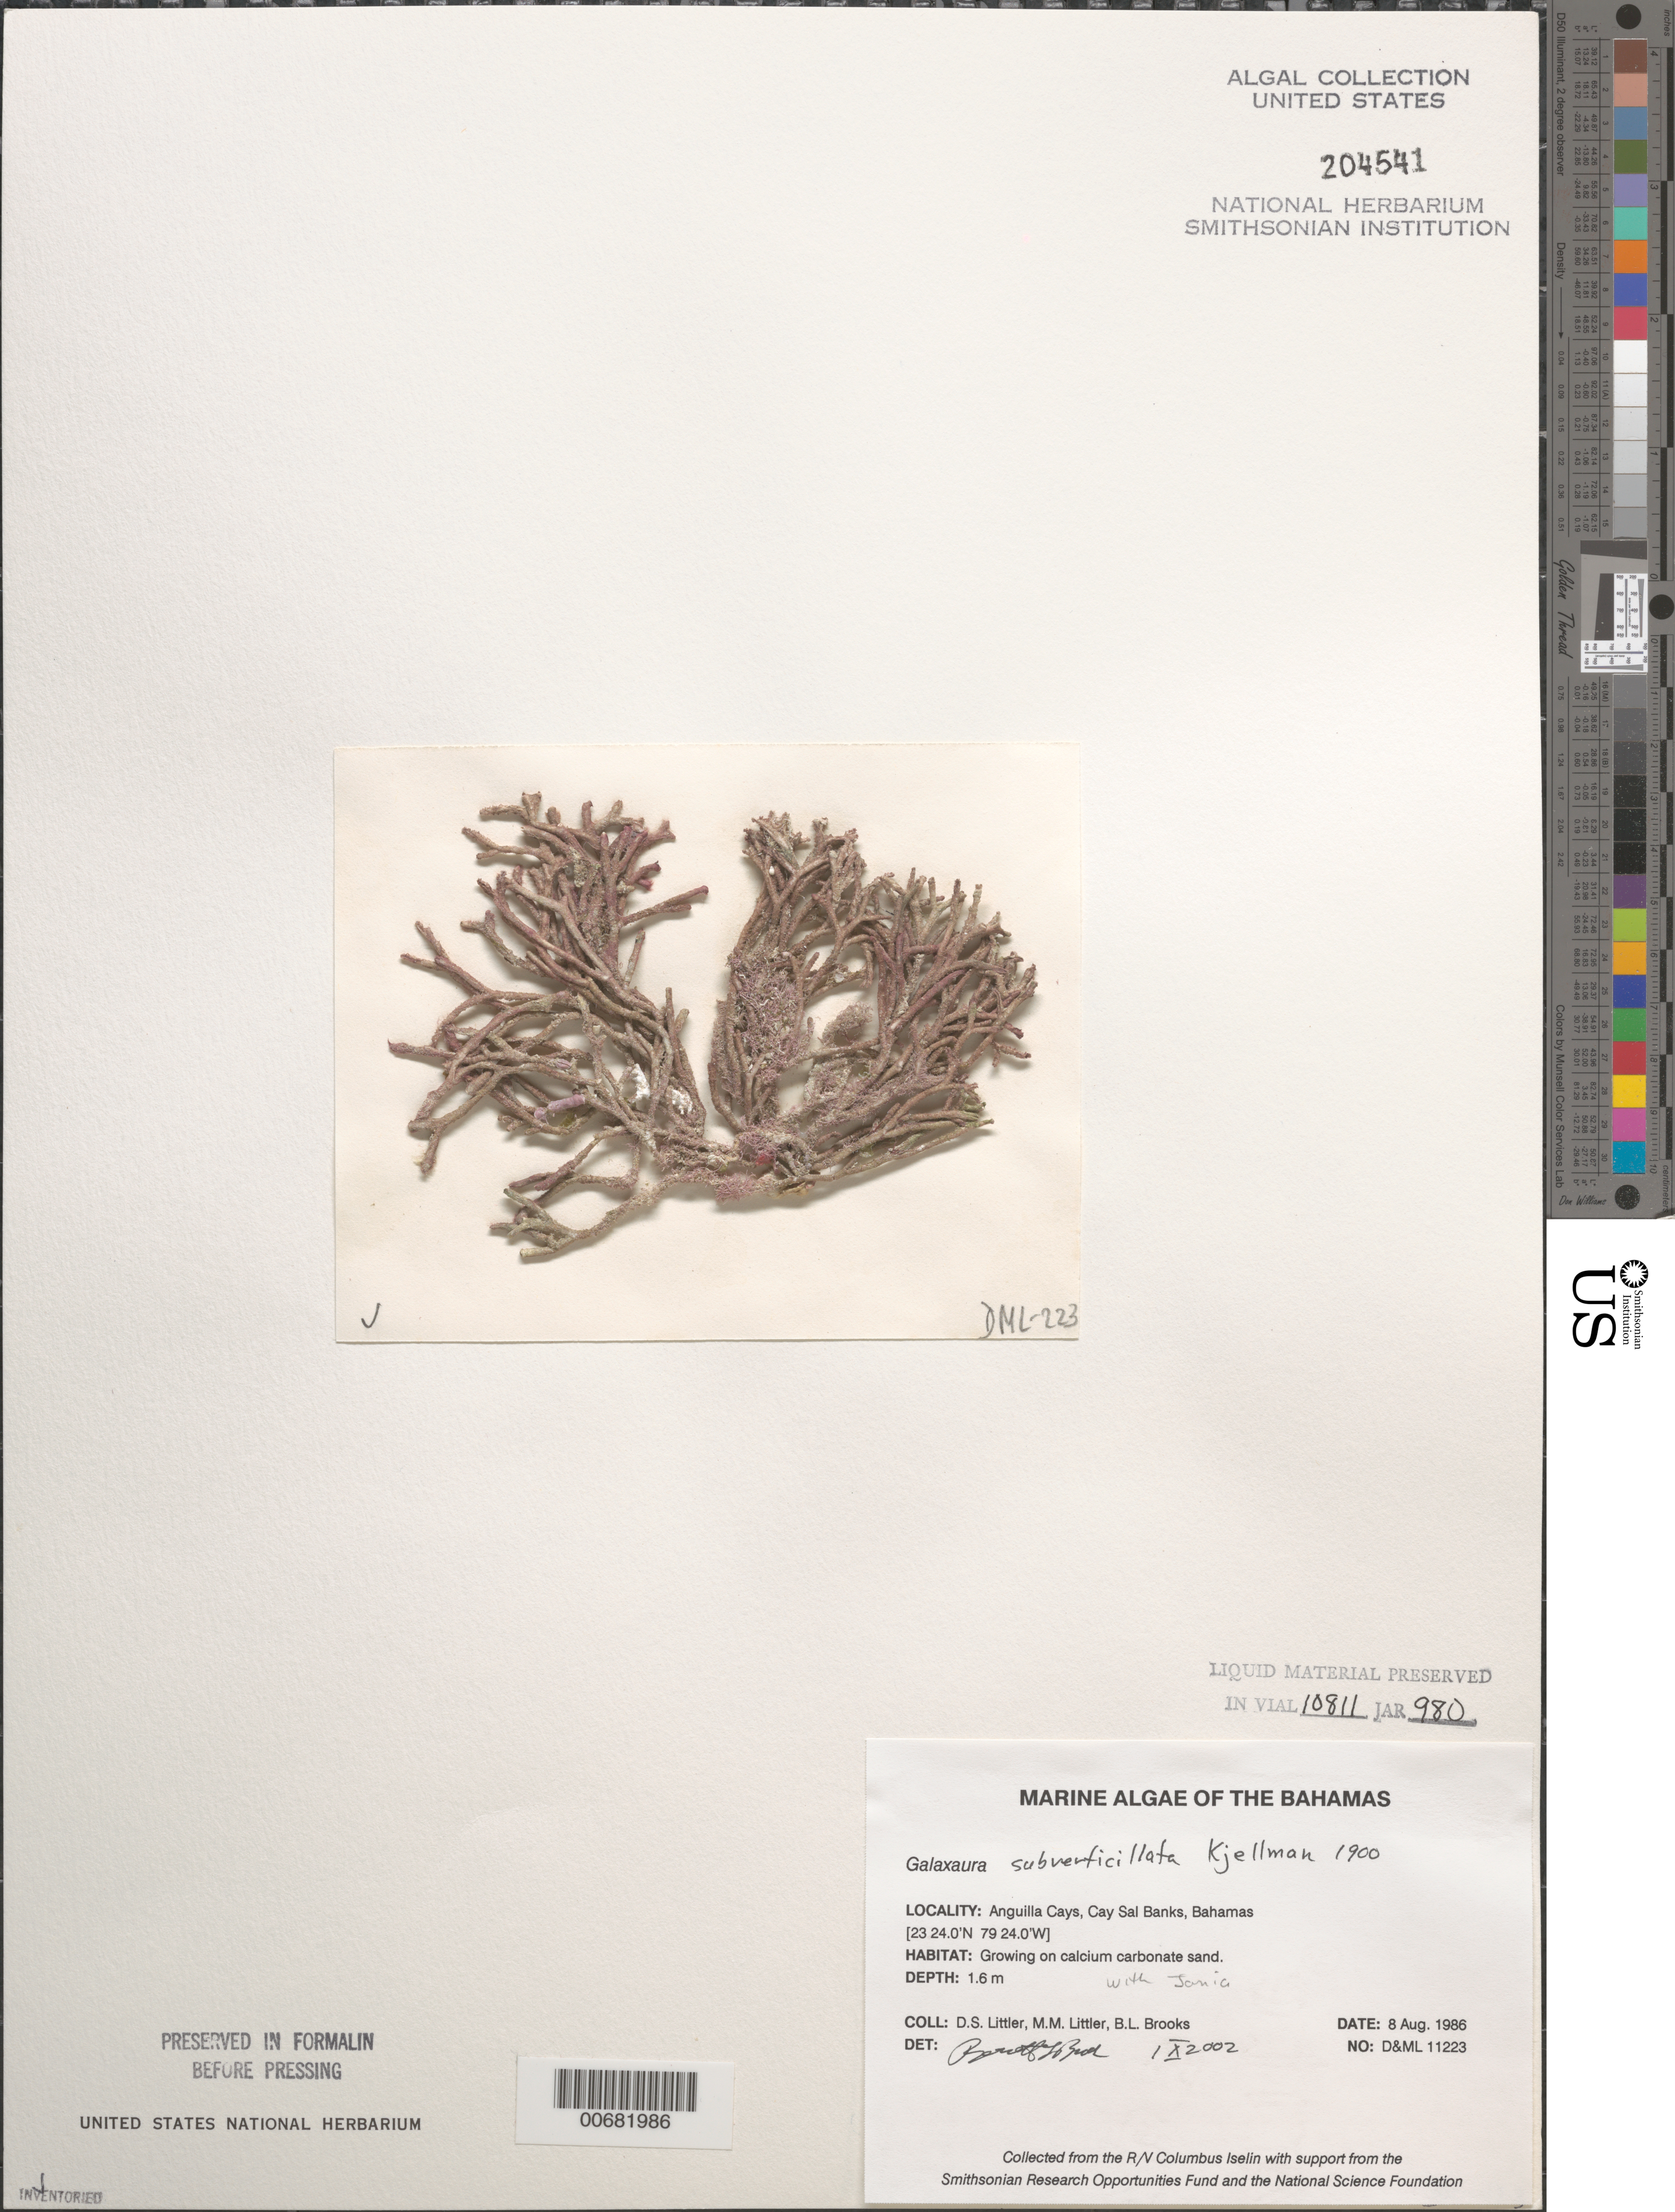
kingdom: Plantae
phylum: Rhodophyta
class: Florideophyceae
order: Nemaliales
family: Galaxauraceae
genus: Galaxaura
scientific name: Galaxaura rugosa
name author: (Ellis & Sol.) J.V.Lamouroux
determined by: Algae name updating Project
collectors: D. S. Littler, M. M. Littler & B. Brooks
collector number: D&ML 11223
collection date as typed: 08 Aug 1986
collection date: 1986-08-08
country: Bahamas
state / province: Bimini Banks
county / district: Bimini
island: Anguilla Cays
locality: Cay Sal Banks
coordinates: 23 24.0' N, 79 24.0' W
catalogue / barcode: US 204541